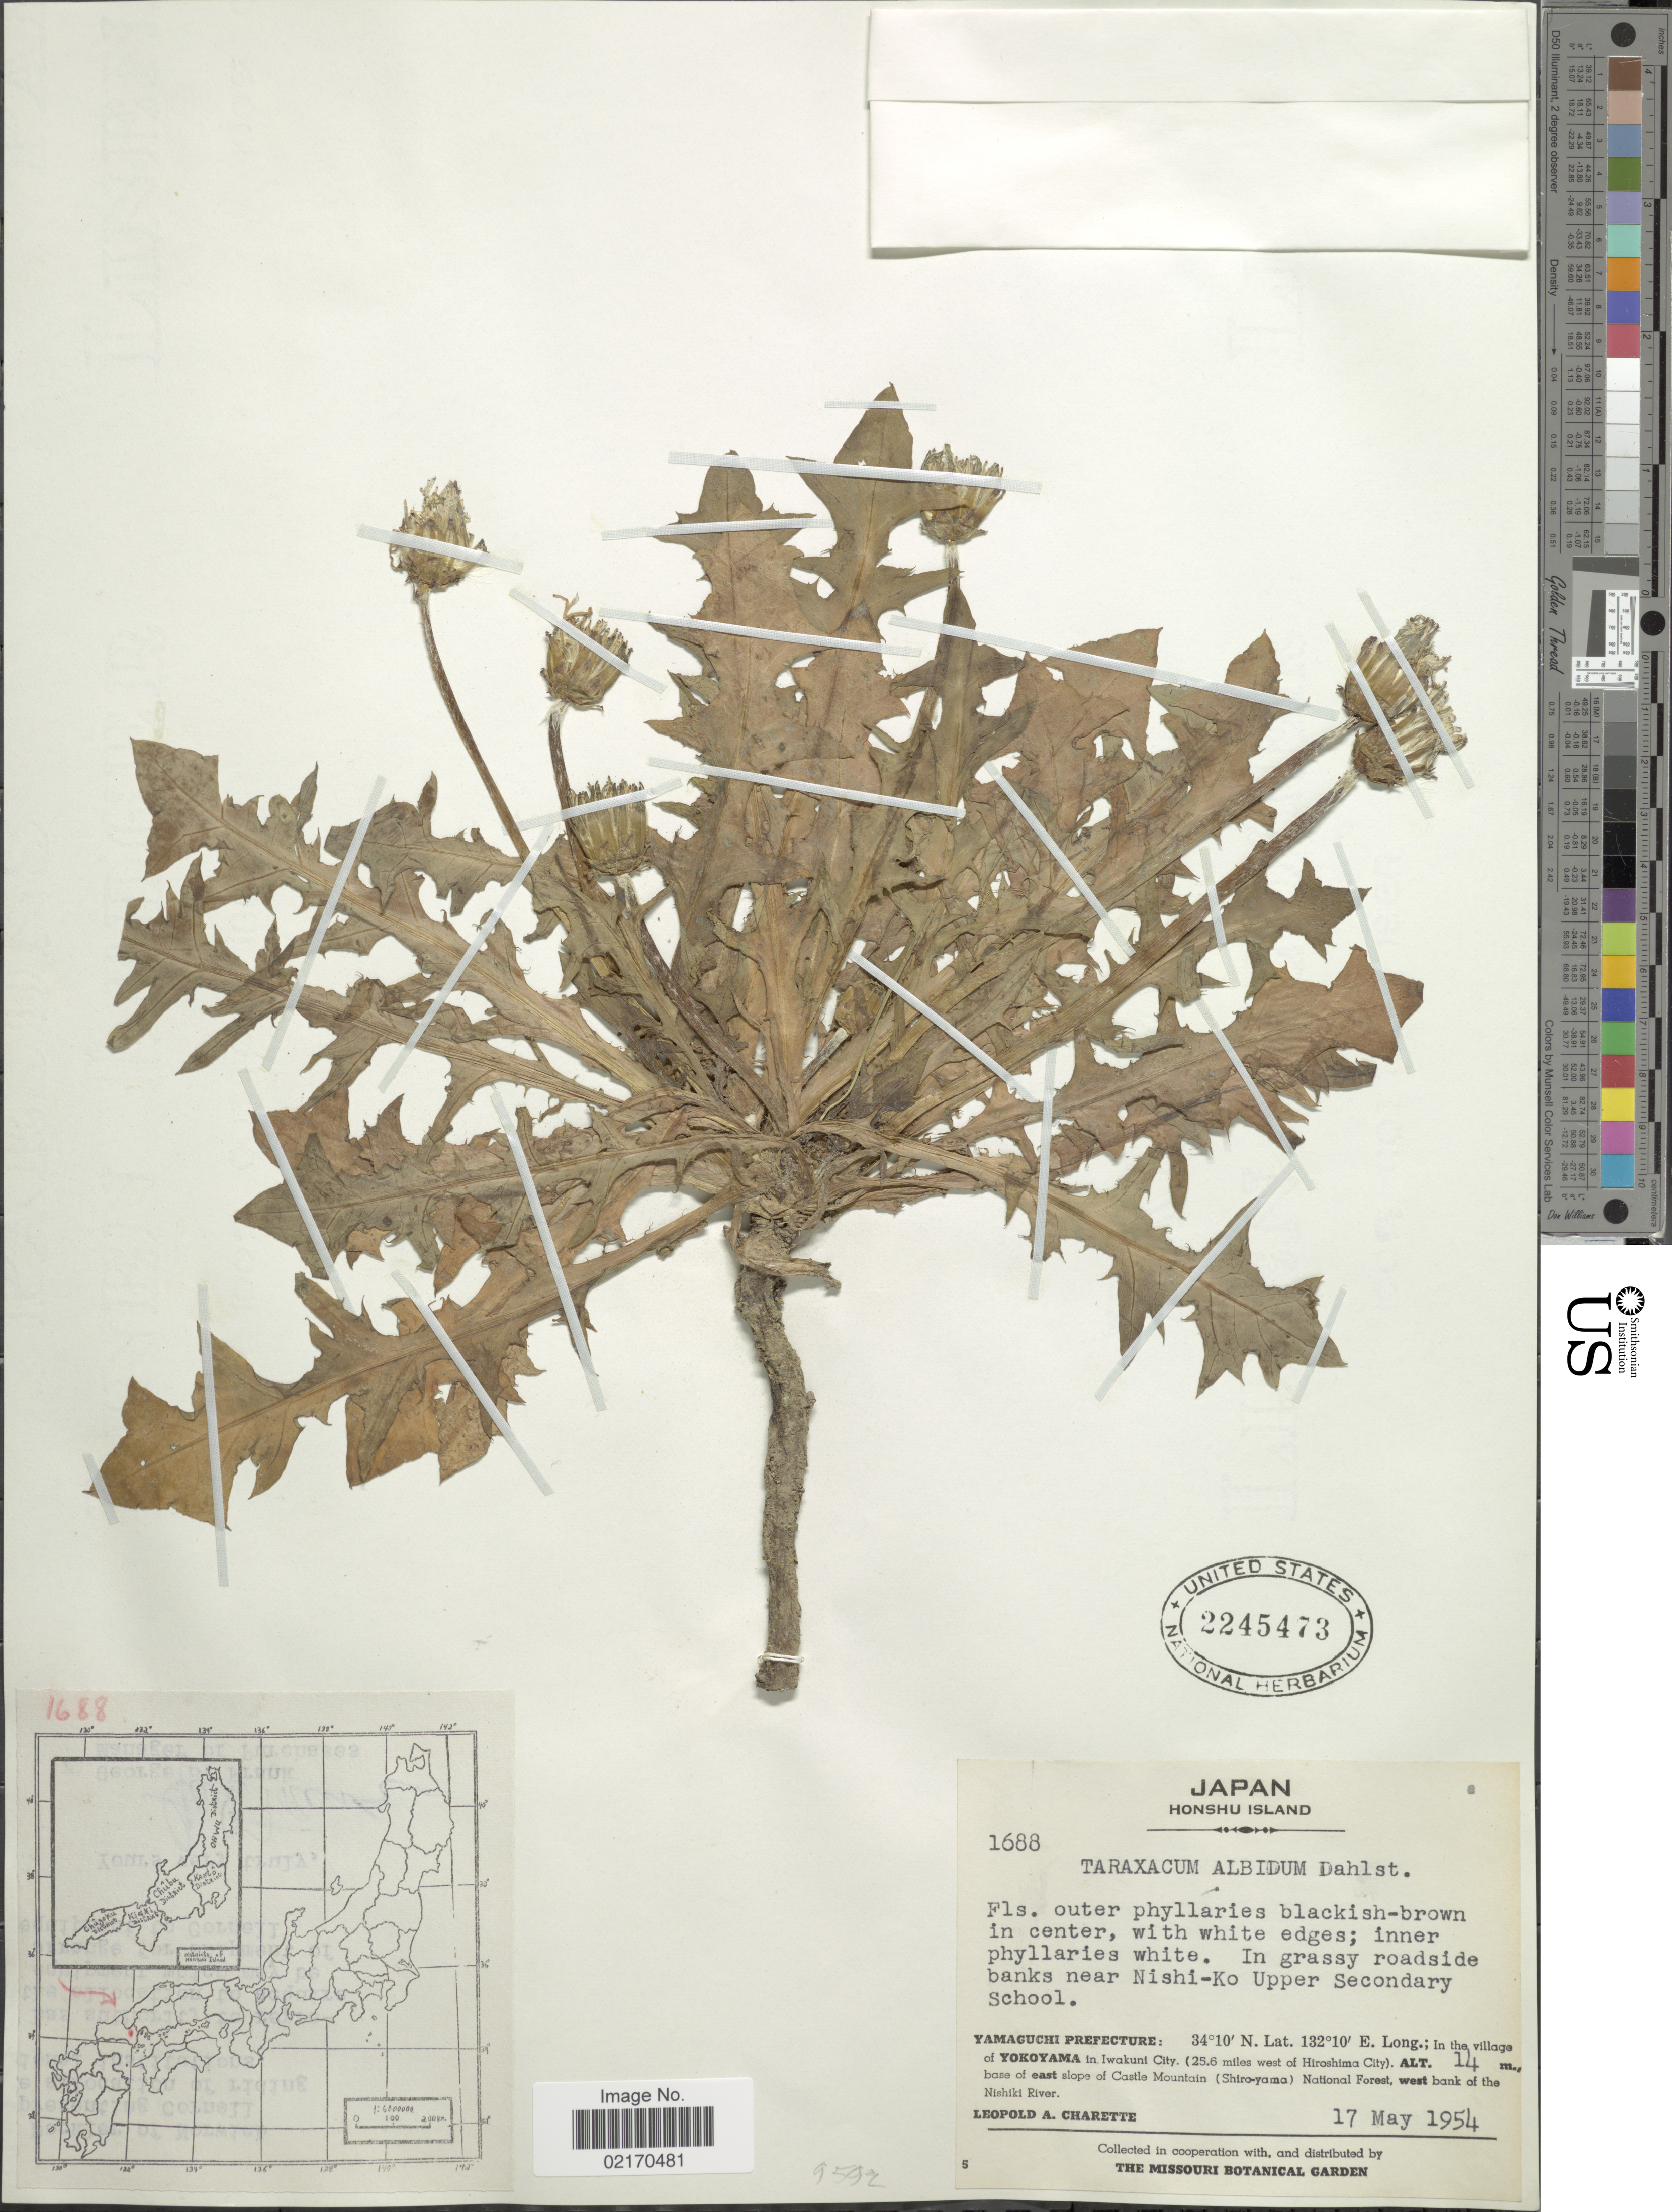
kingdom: Plantae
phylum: Tracheophyta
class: Magnoliopsida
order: Asterales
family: Asteraceae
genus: Taraxacum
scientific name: Taraxacum albidum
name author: Dahlst.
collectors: L. A. Charette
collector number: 1688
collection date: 1954-05-17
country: Japan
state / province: Yamaguti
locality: Honshu Island, in grassy roadside banks near Nishi-Ko Upper Secondary School, Yamaguchi Prefecture: in the village of Yokoyama in Iwakuni City (25.6 miles west of Hiroshima City), base of east slope of Castle Mountain (Shiro-yama) National Forest, west bank of the Nishiki River.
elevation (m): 14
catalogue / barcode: US 2245473